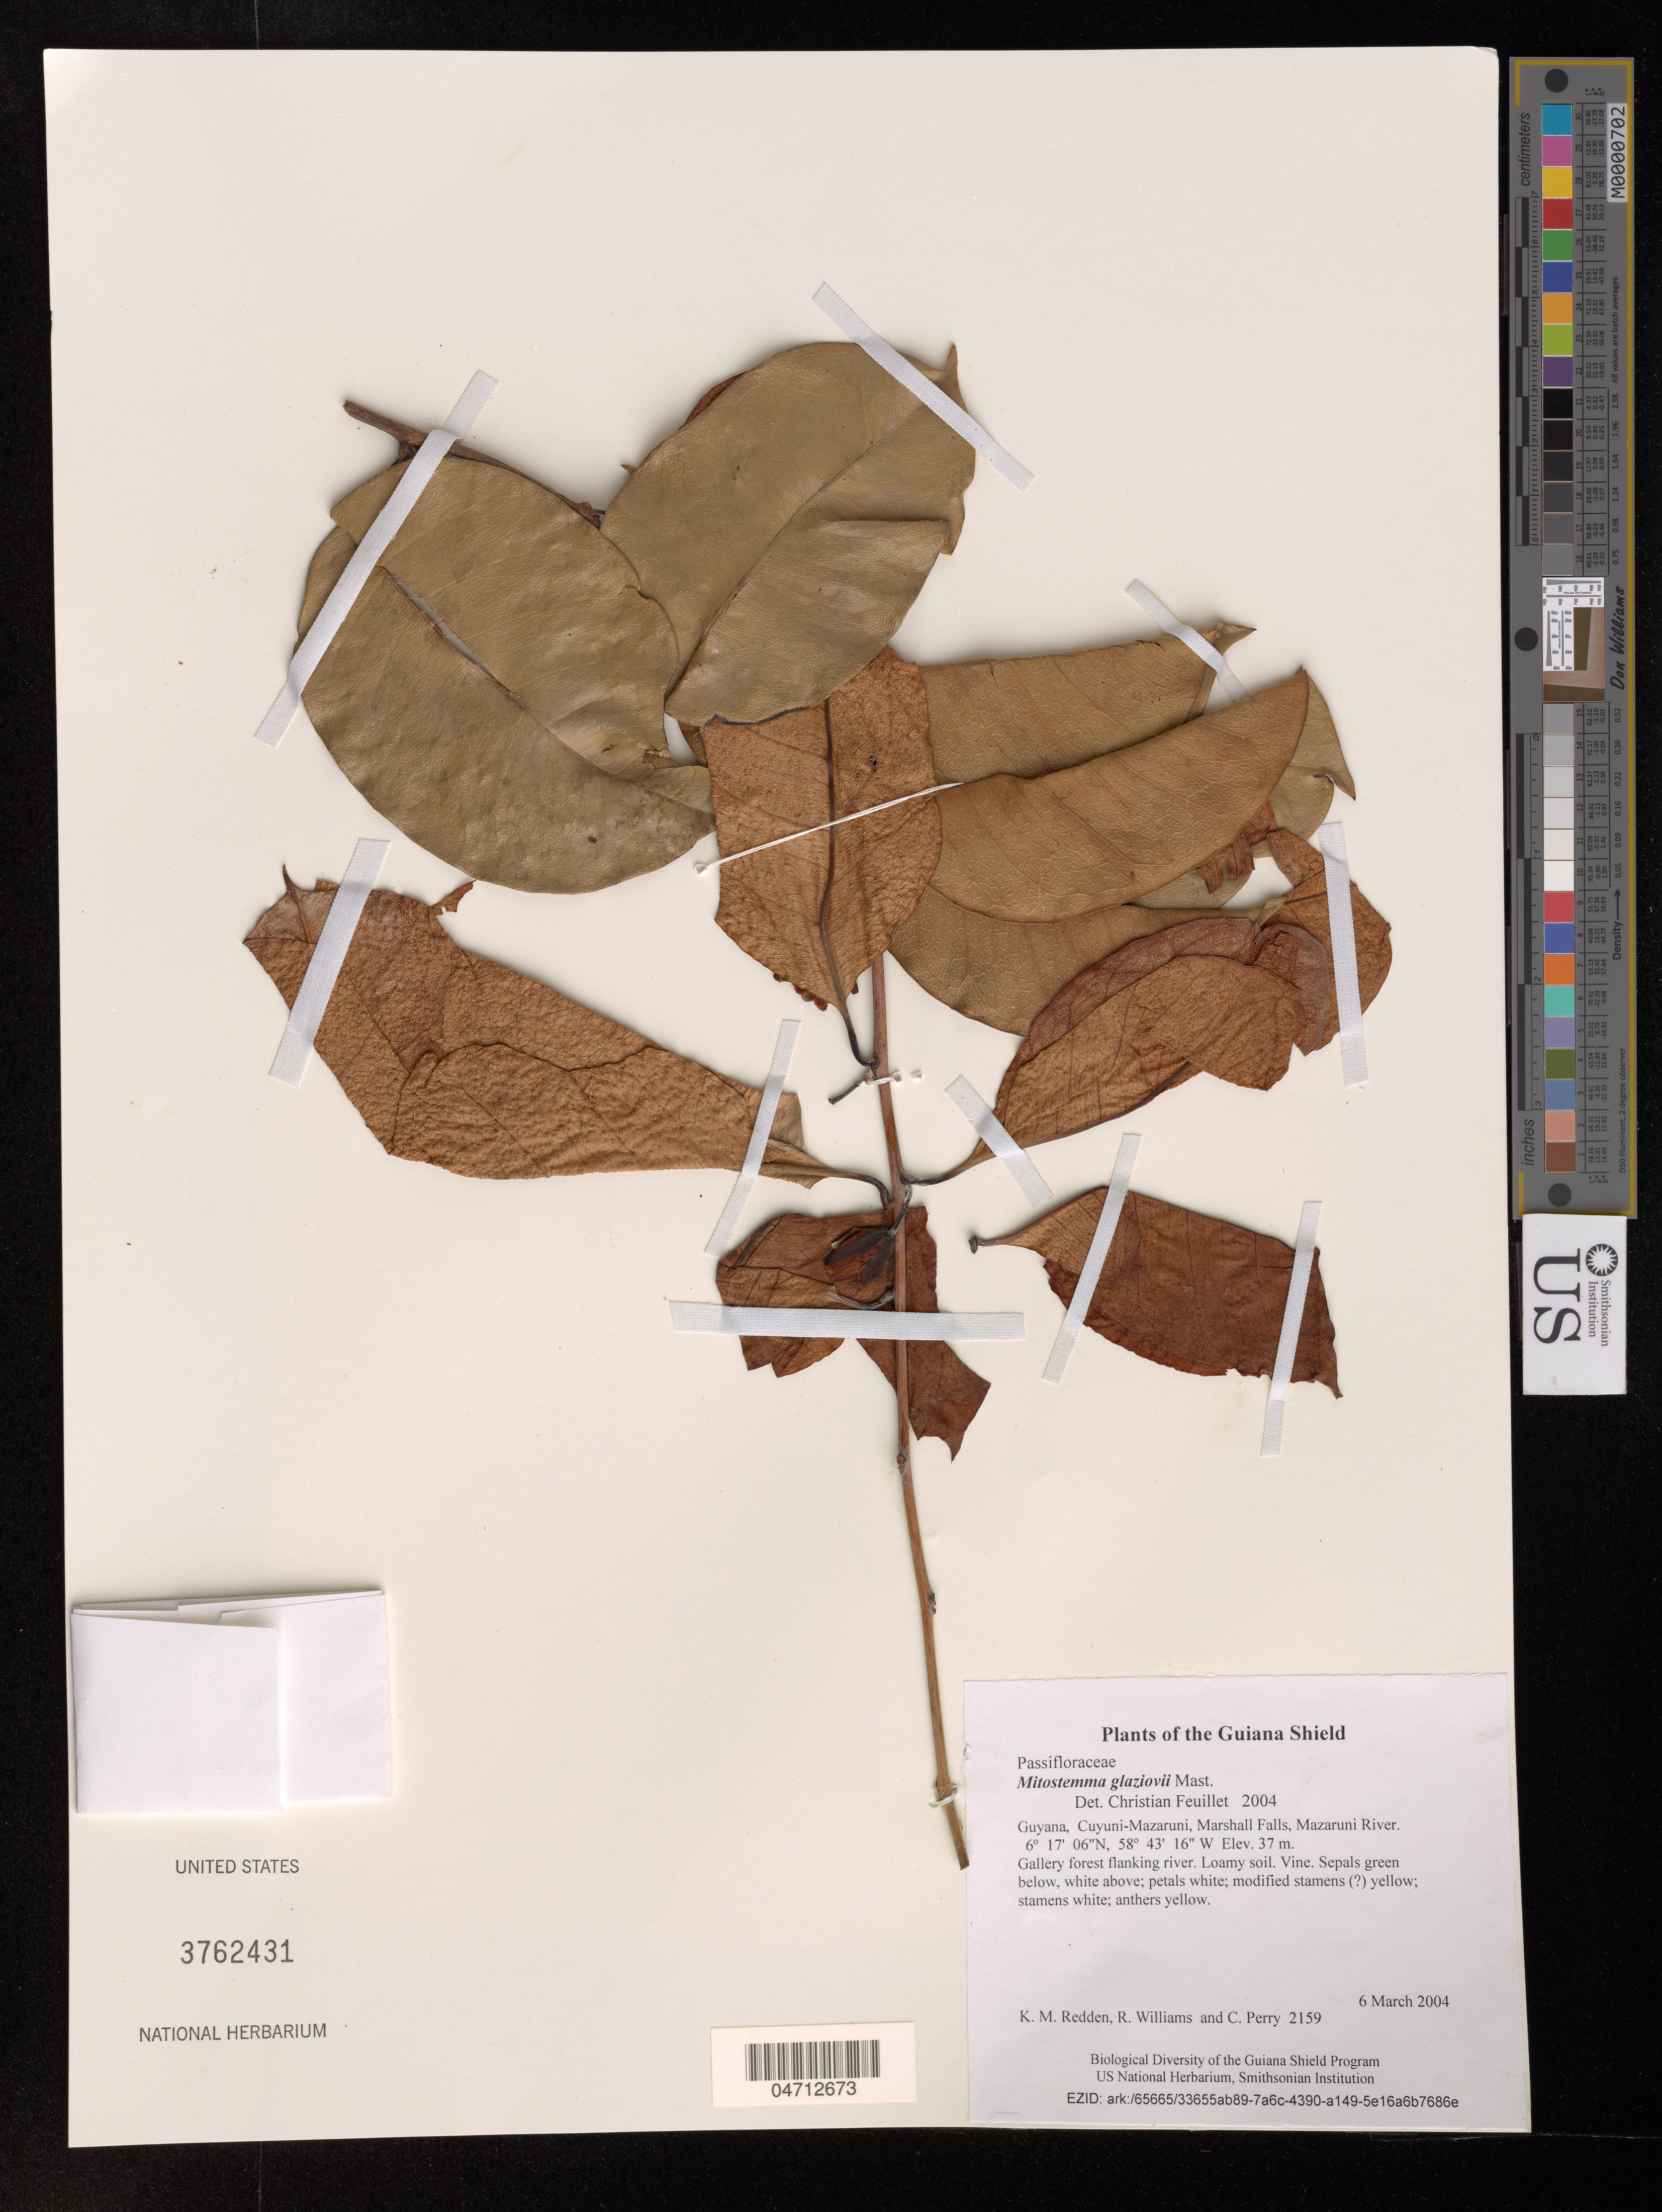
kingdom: Plantae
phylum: Tracheophyta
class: Magnoliopsida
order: Malpighiales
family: Passifloraceae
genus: Mitostemma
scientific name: Mitostemma glaziovii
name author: Mast.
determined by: Feuillet, C.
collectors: K. M. Redden, R. Williams & C. Perry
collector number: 2159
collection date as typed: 6 March 2004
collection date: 2004-03-06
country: Guyana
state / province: Cuyuni-Mazaruni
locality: Marshall Falls, Mazaruni River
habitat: Gallery forest flanking river. Loamy soil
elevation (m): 37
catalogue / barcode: US 3762431